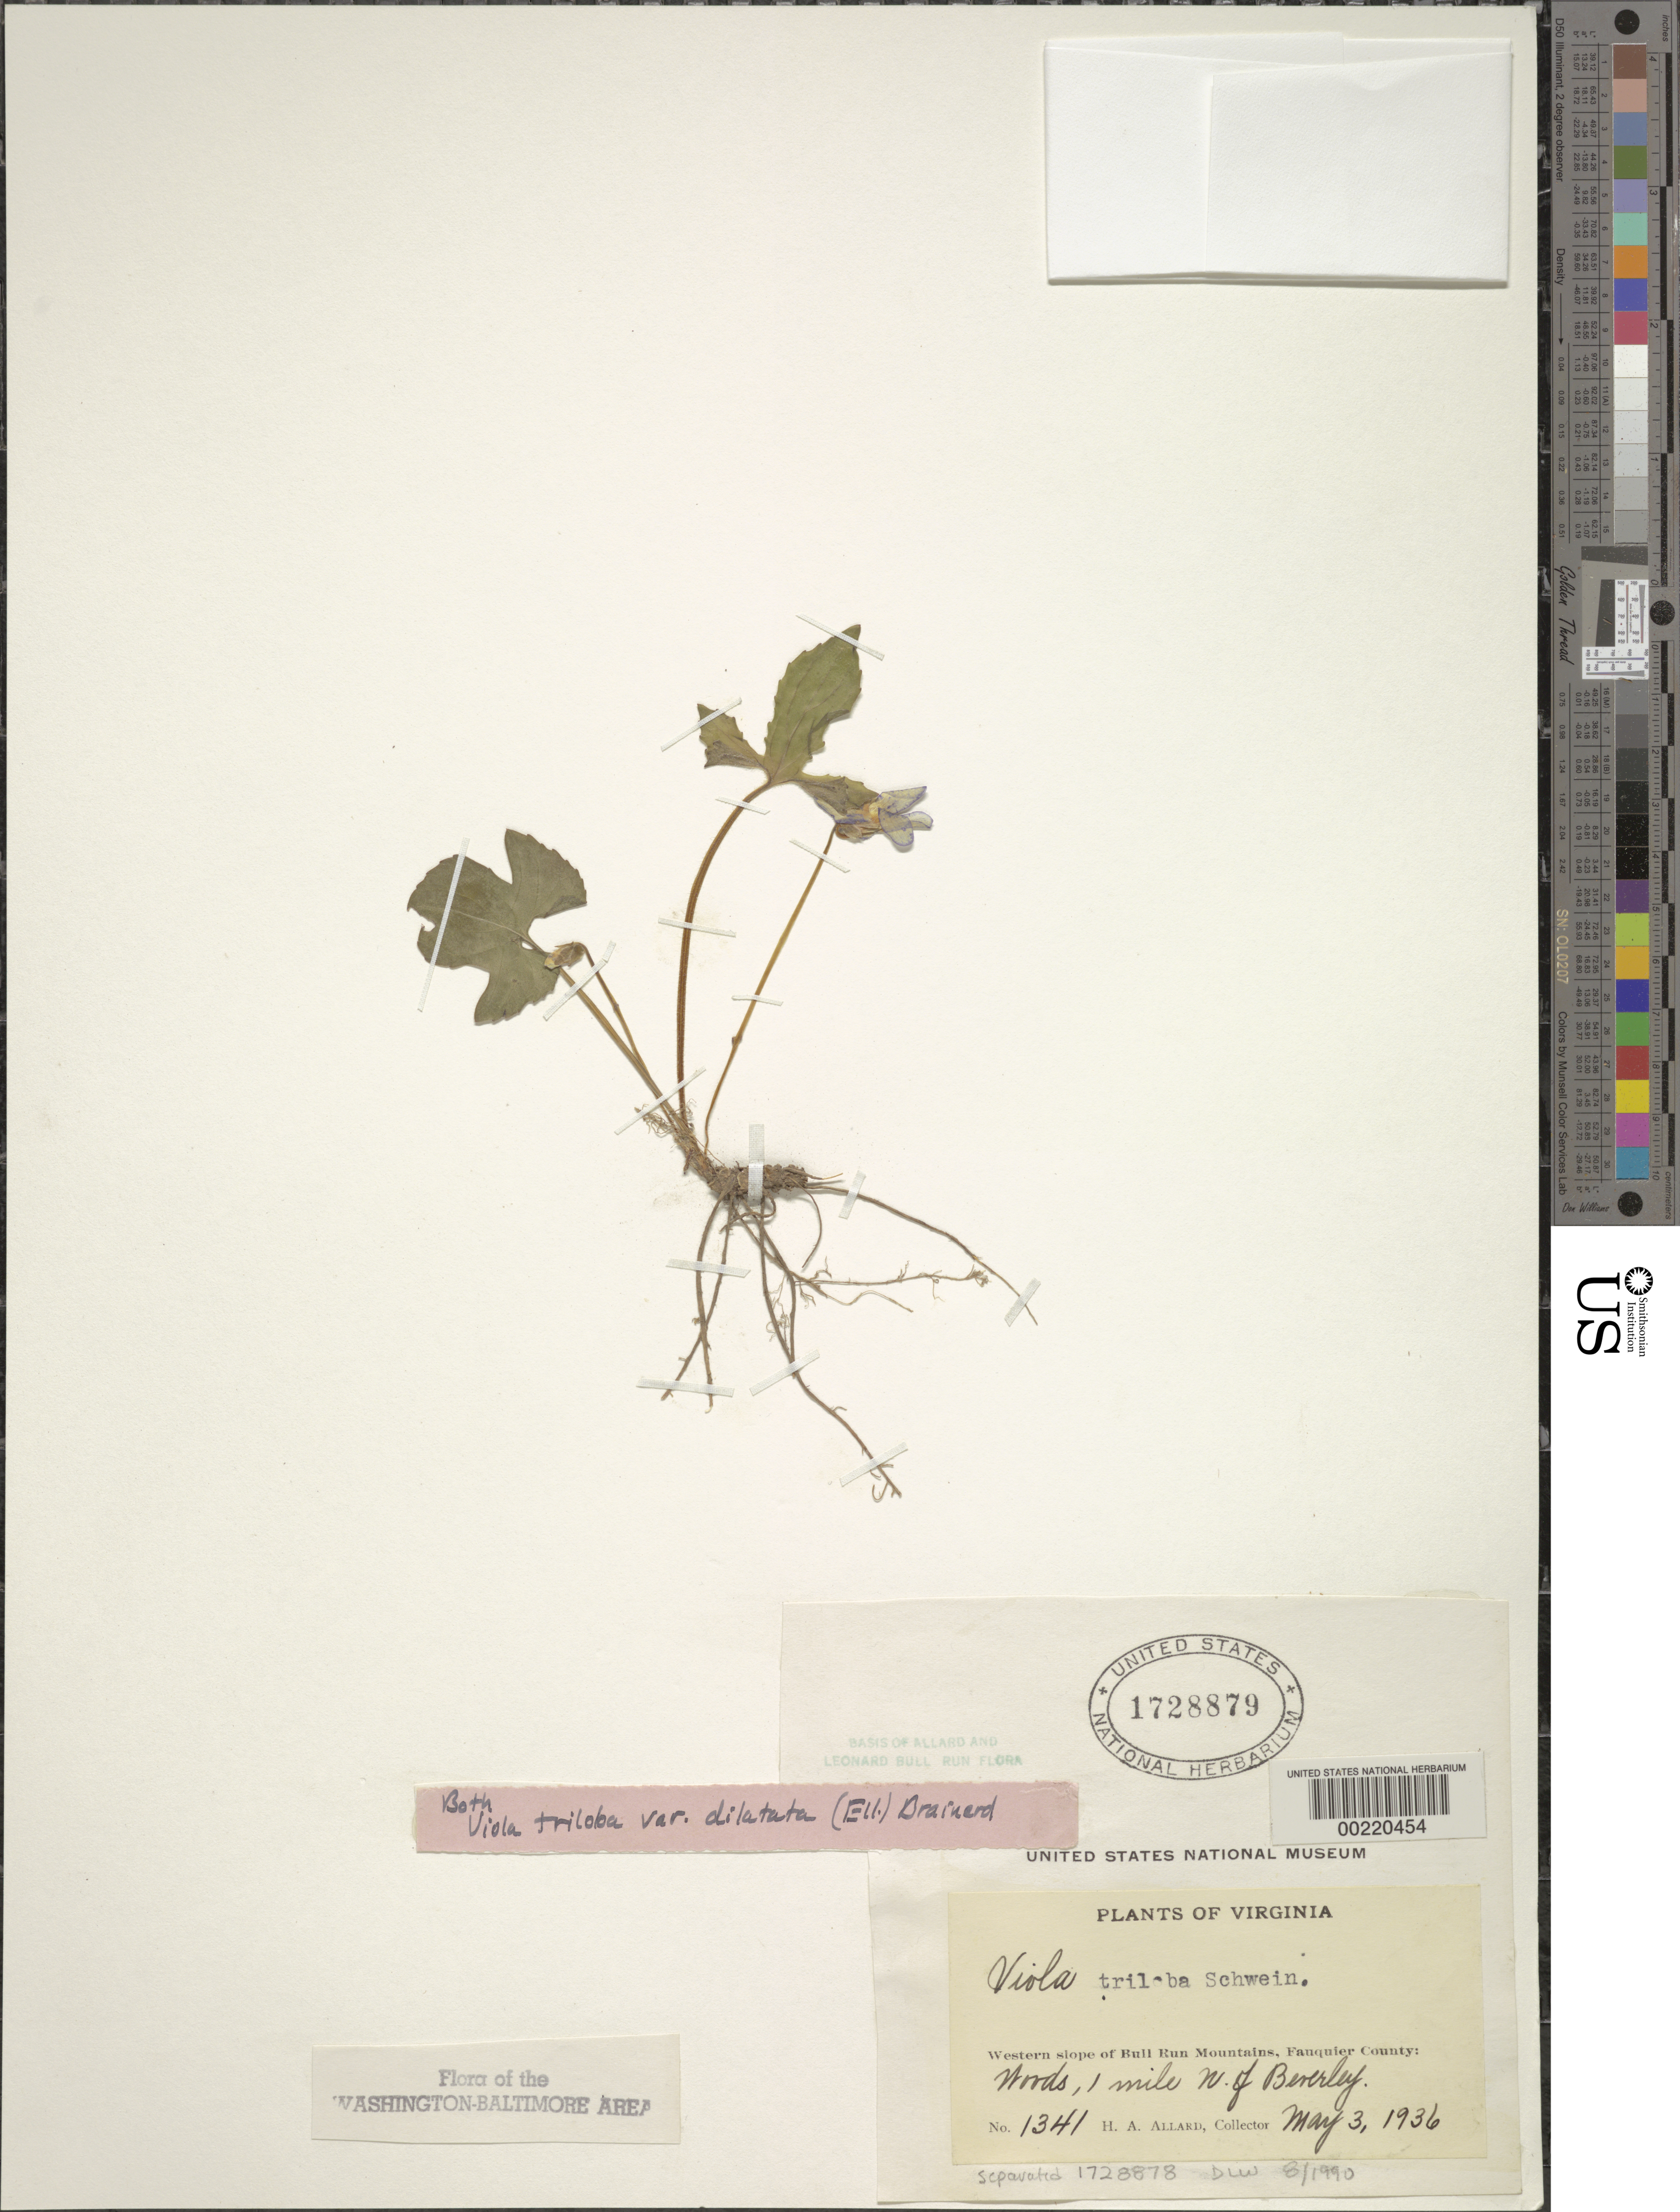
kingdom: Plantae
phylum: Tracheophyta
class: Magnoliopsida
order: Malpighiales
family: Violaceae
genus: Viola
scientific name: Viola palmata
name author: L.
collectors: H. A. Allard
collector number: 1341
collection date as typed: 03 May 1936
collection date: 1936-05-03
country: United States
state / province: Virginia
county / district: Fauquier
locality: Western Slope of Bull Run Mountains, 1 Mile North of Beverley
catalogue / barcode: US 1728879